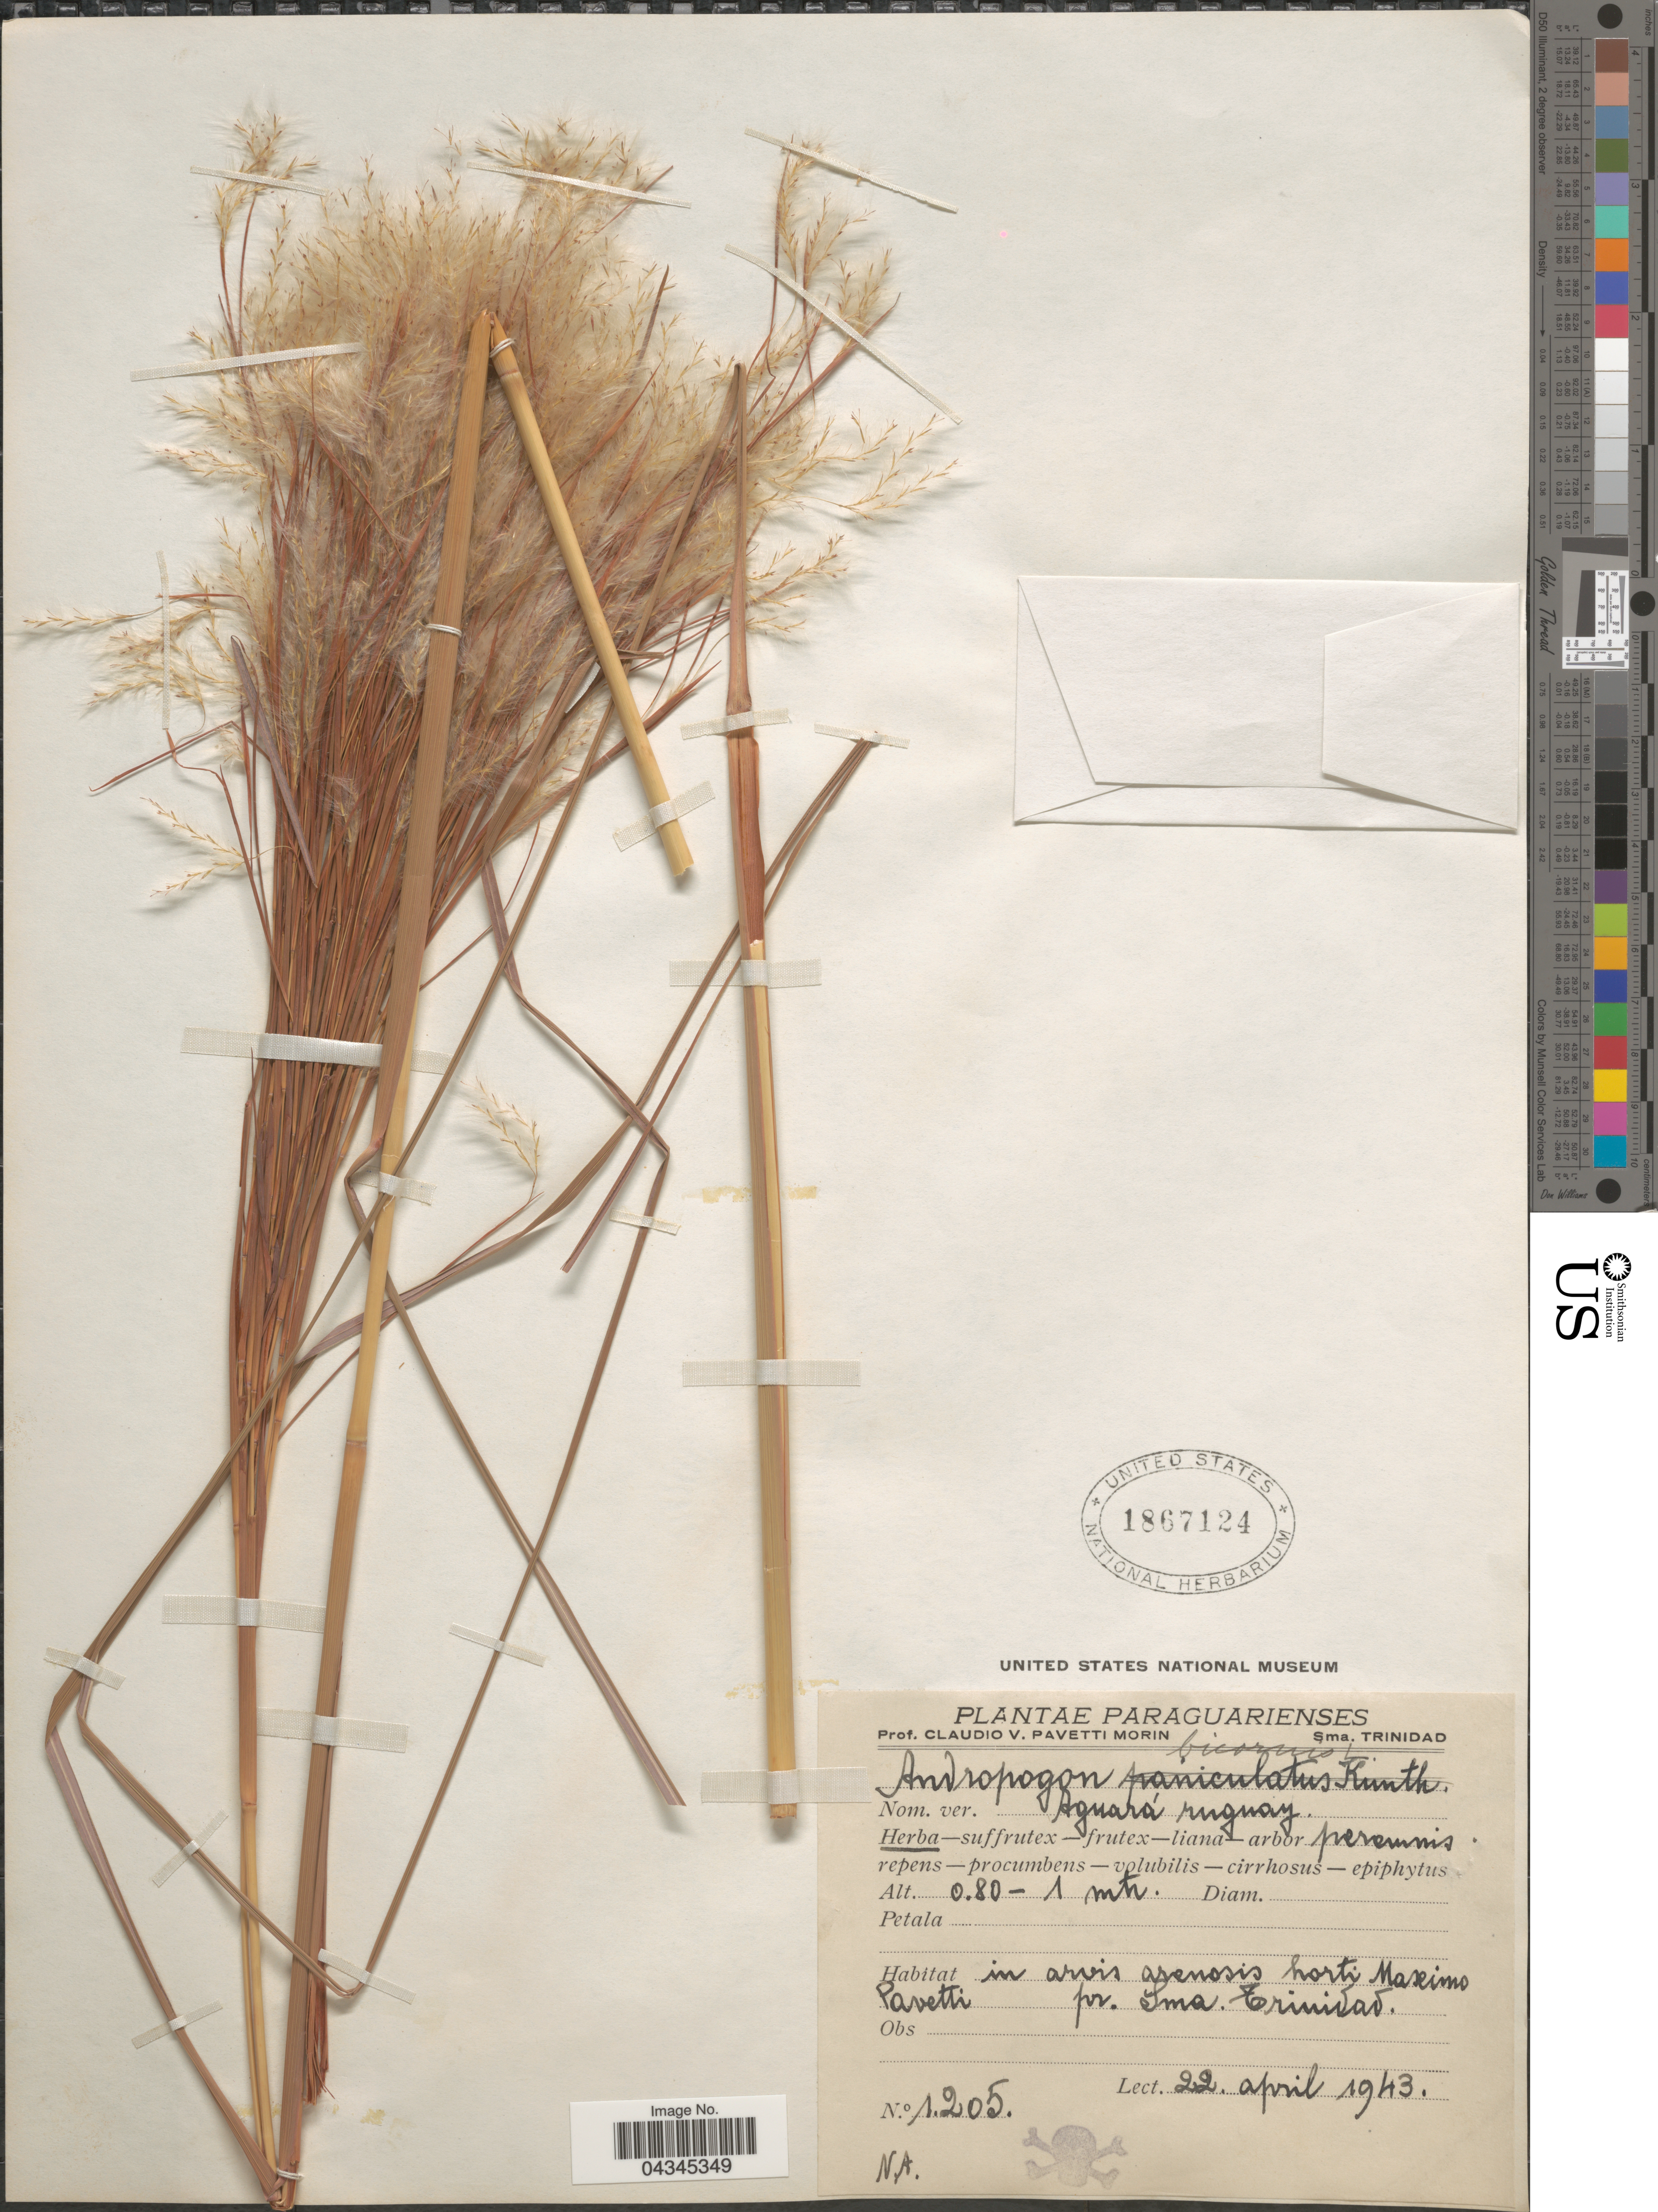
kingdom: Plantae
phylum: Tracheophyta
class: Liliopsida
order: Poales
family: Poaceae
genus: Andropogon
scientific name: Andropogon bicornis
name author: L.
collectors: C. Pavetti Morin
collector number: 1205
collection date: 1943-04-22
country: Paraguay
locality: Sma. Trinidad.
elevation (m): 0.8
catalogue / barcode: US 1867124